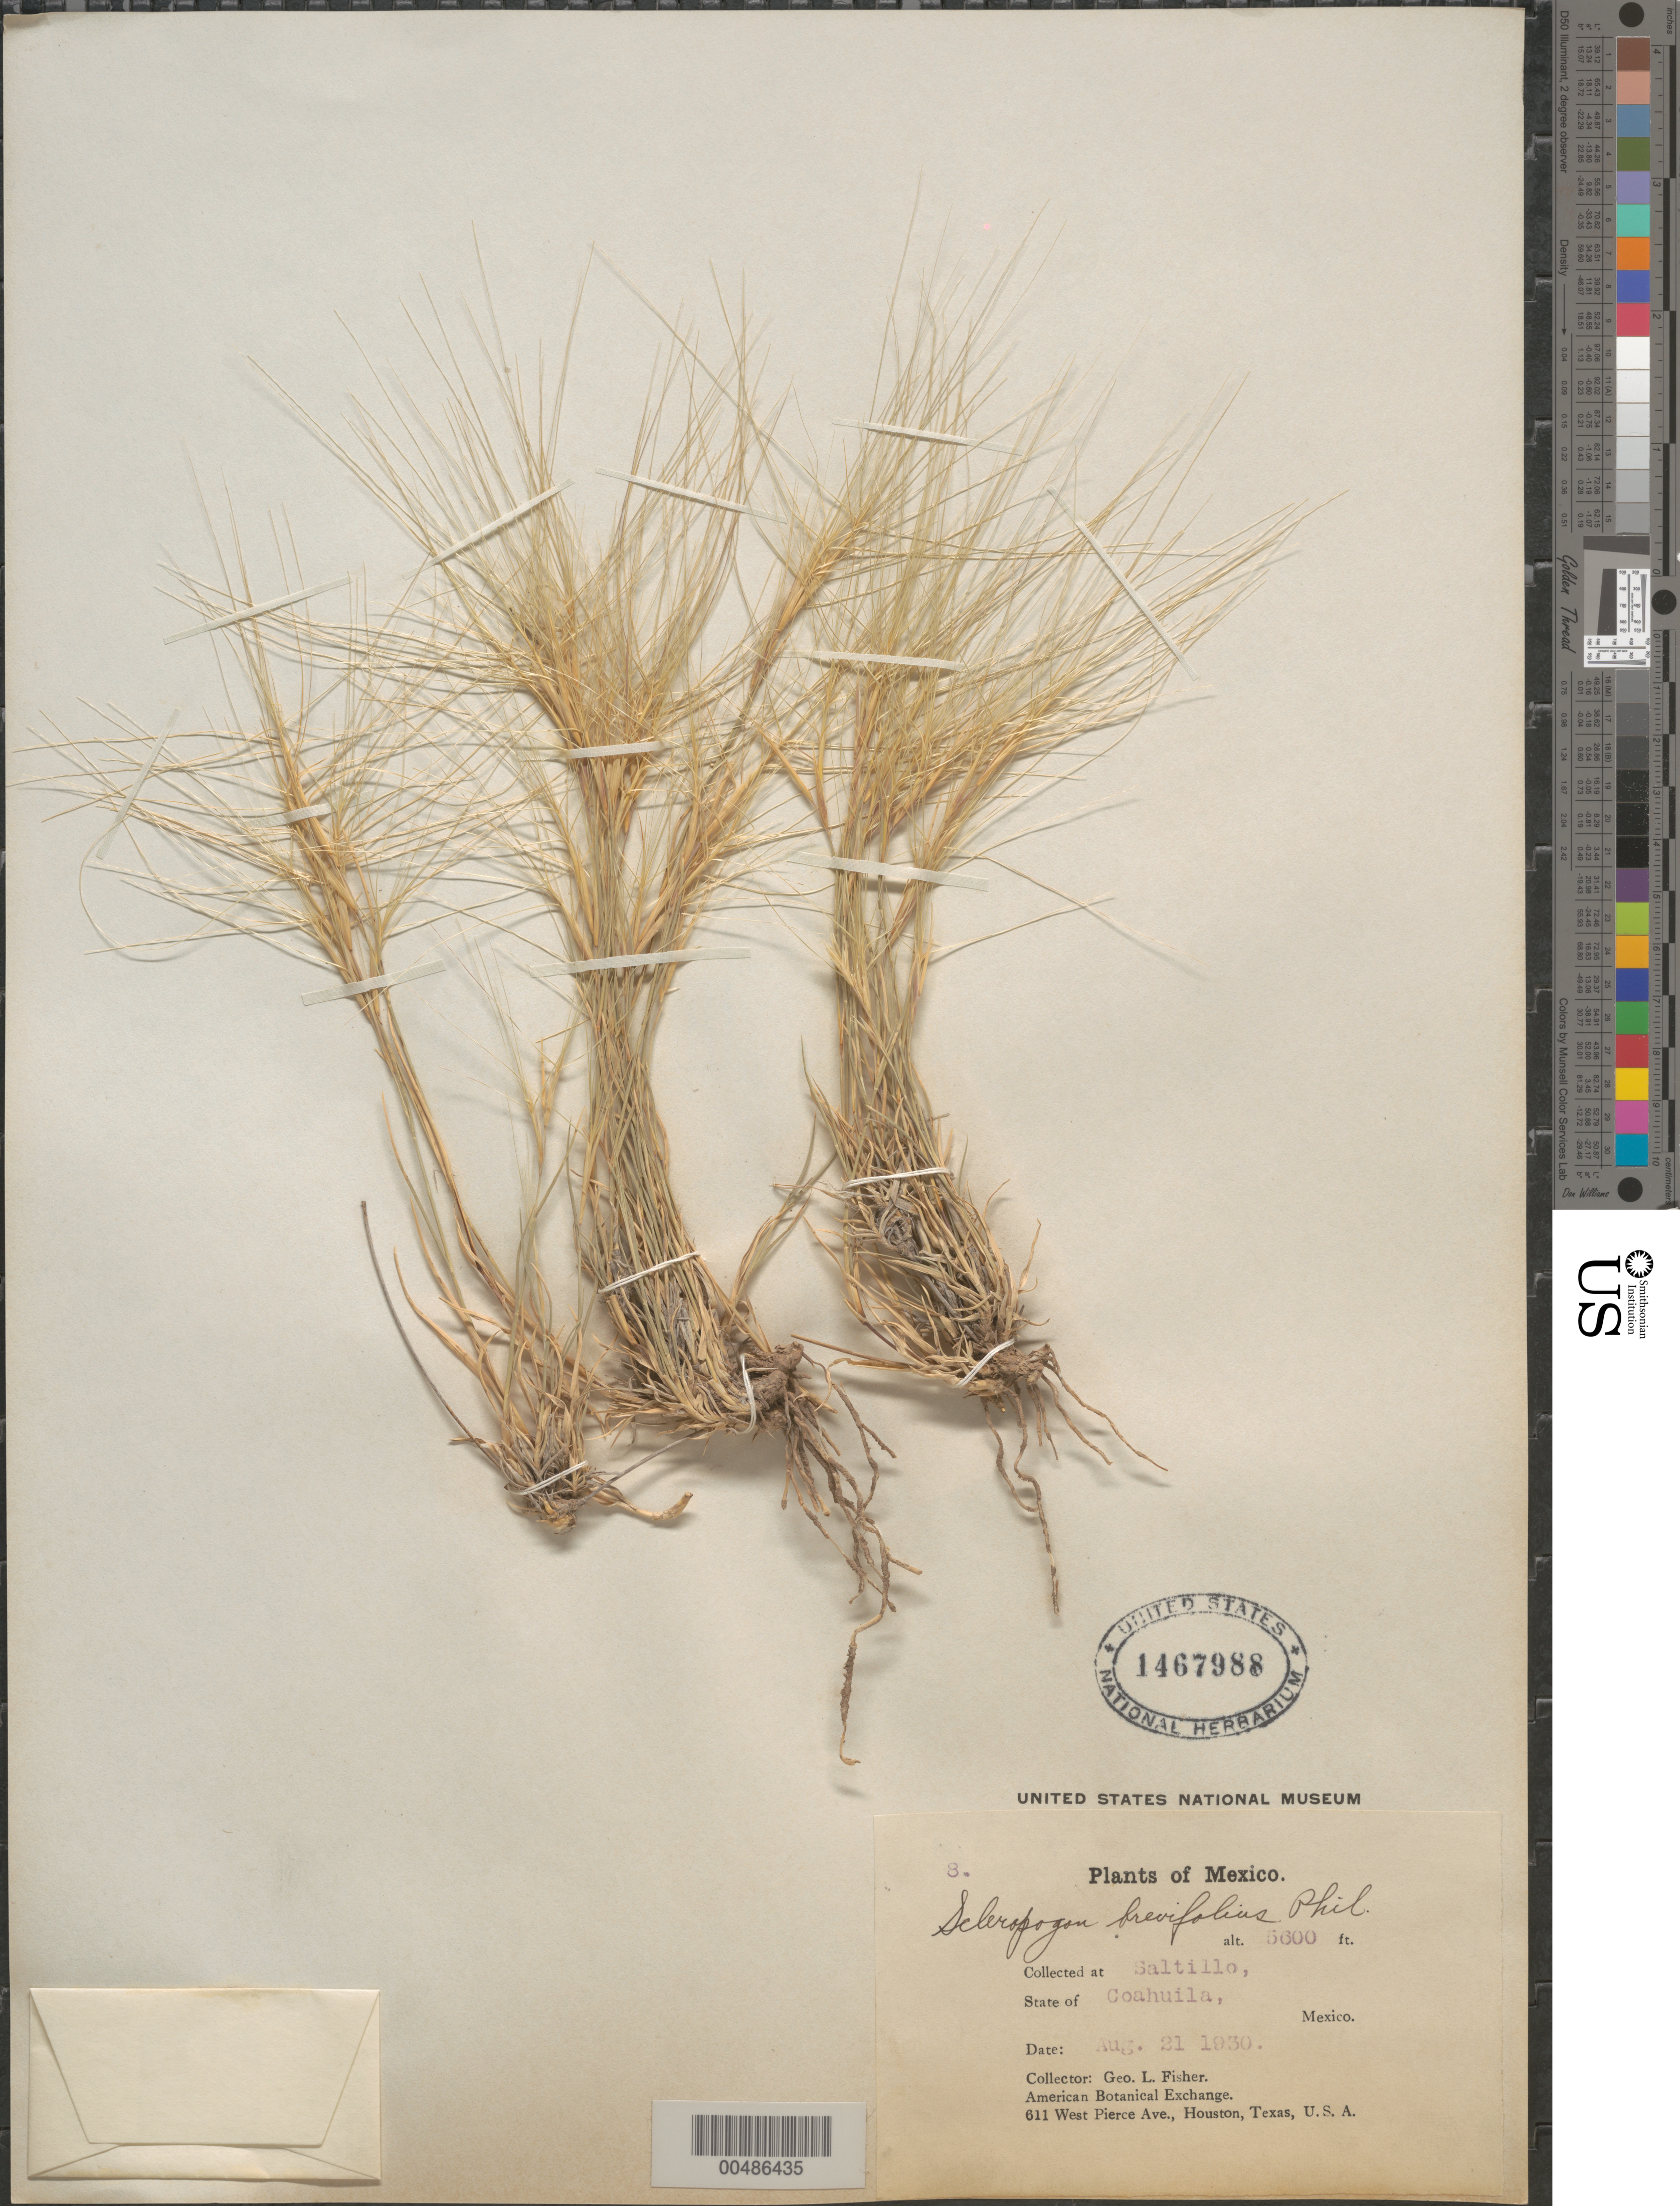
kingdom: Plantae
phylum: Tracheophyta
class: Liliopsida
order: Poales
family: Poaceae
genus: Scleropogon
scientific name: Scleropogon brevifolius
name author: Phil.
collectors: G. L. Fisher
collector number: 8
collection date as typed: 21 Aug 1930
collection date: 1930-08-21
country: Mexico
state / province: Coahuila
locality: Saltillo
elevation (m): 1707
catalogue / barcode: US 1467988